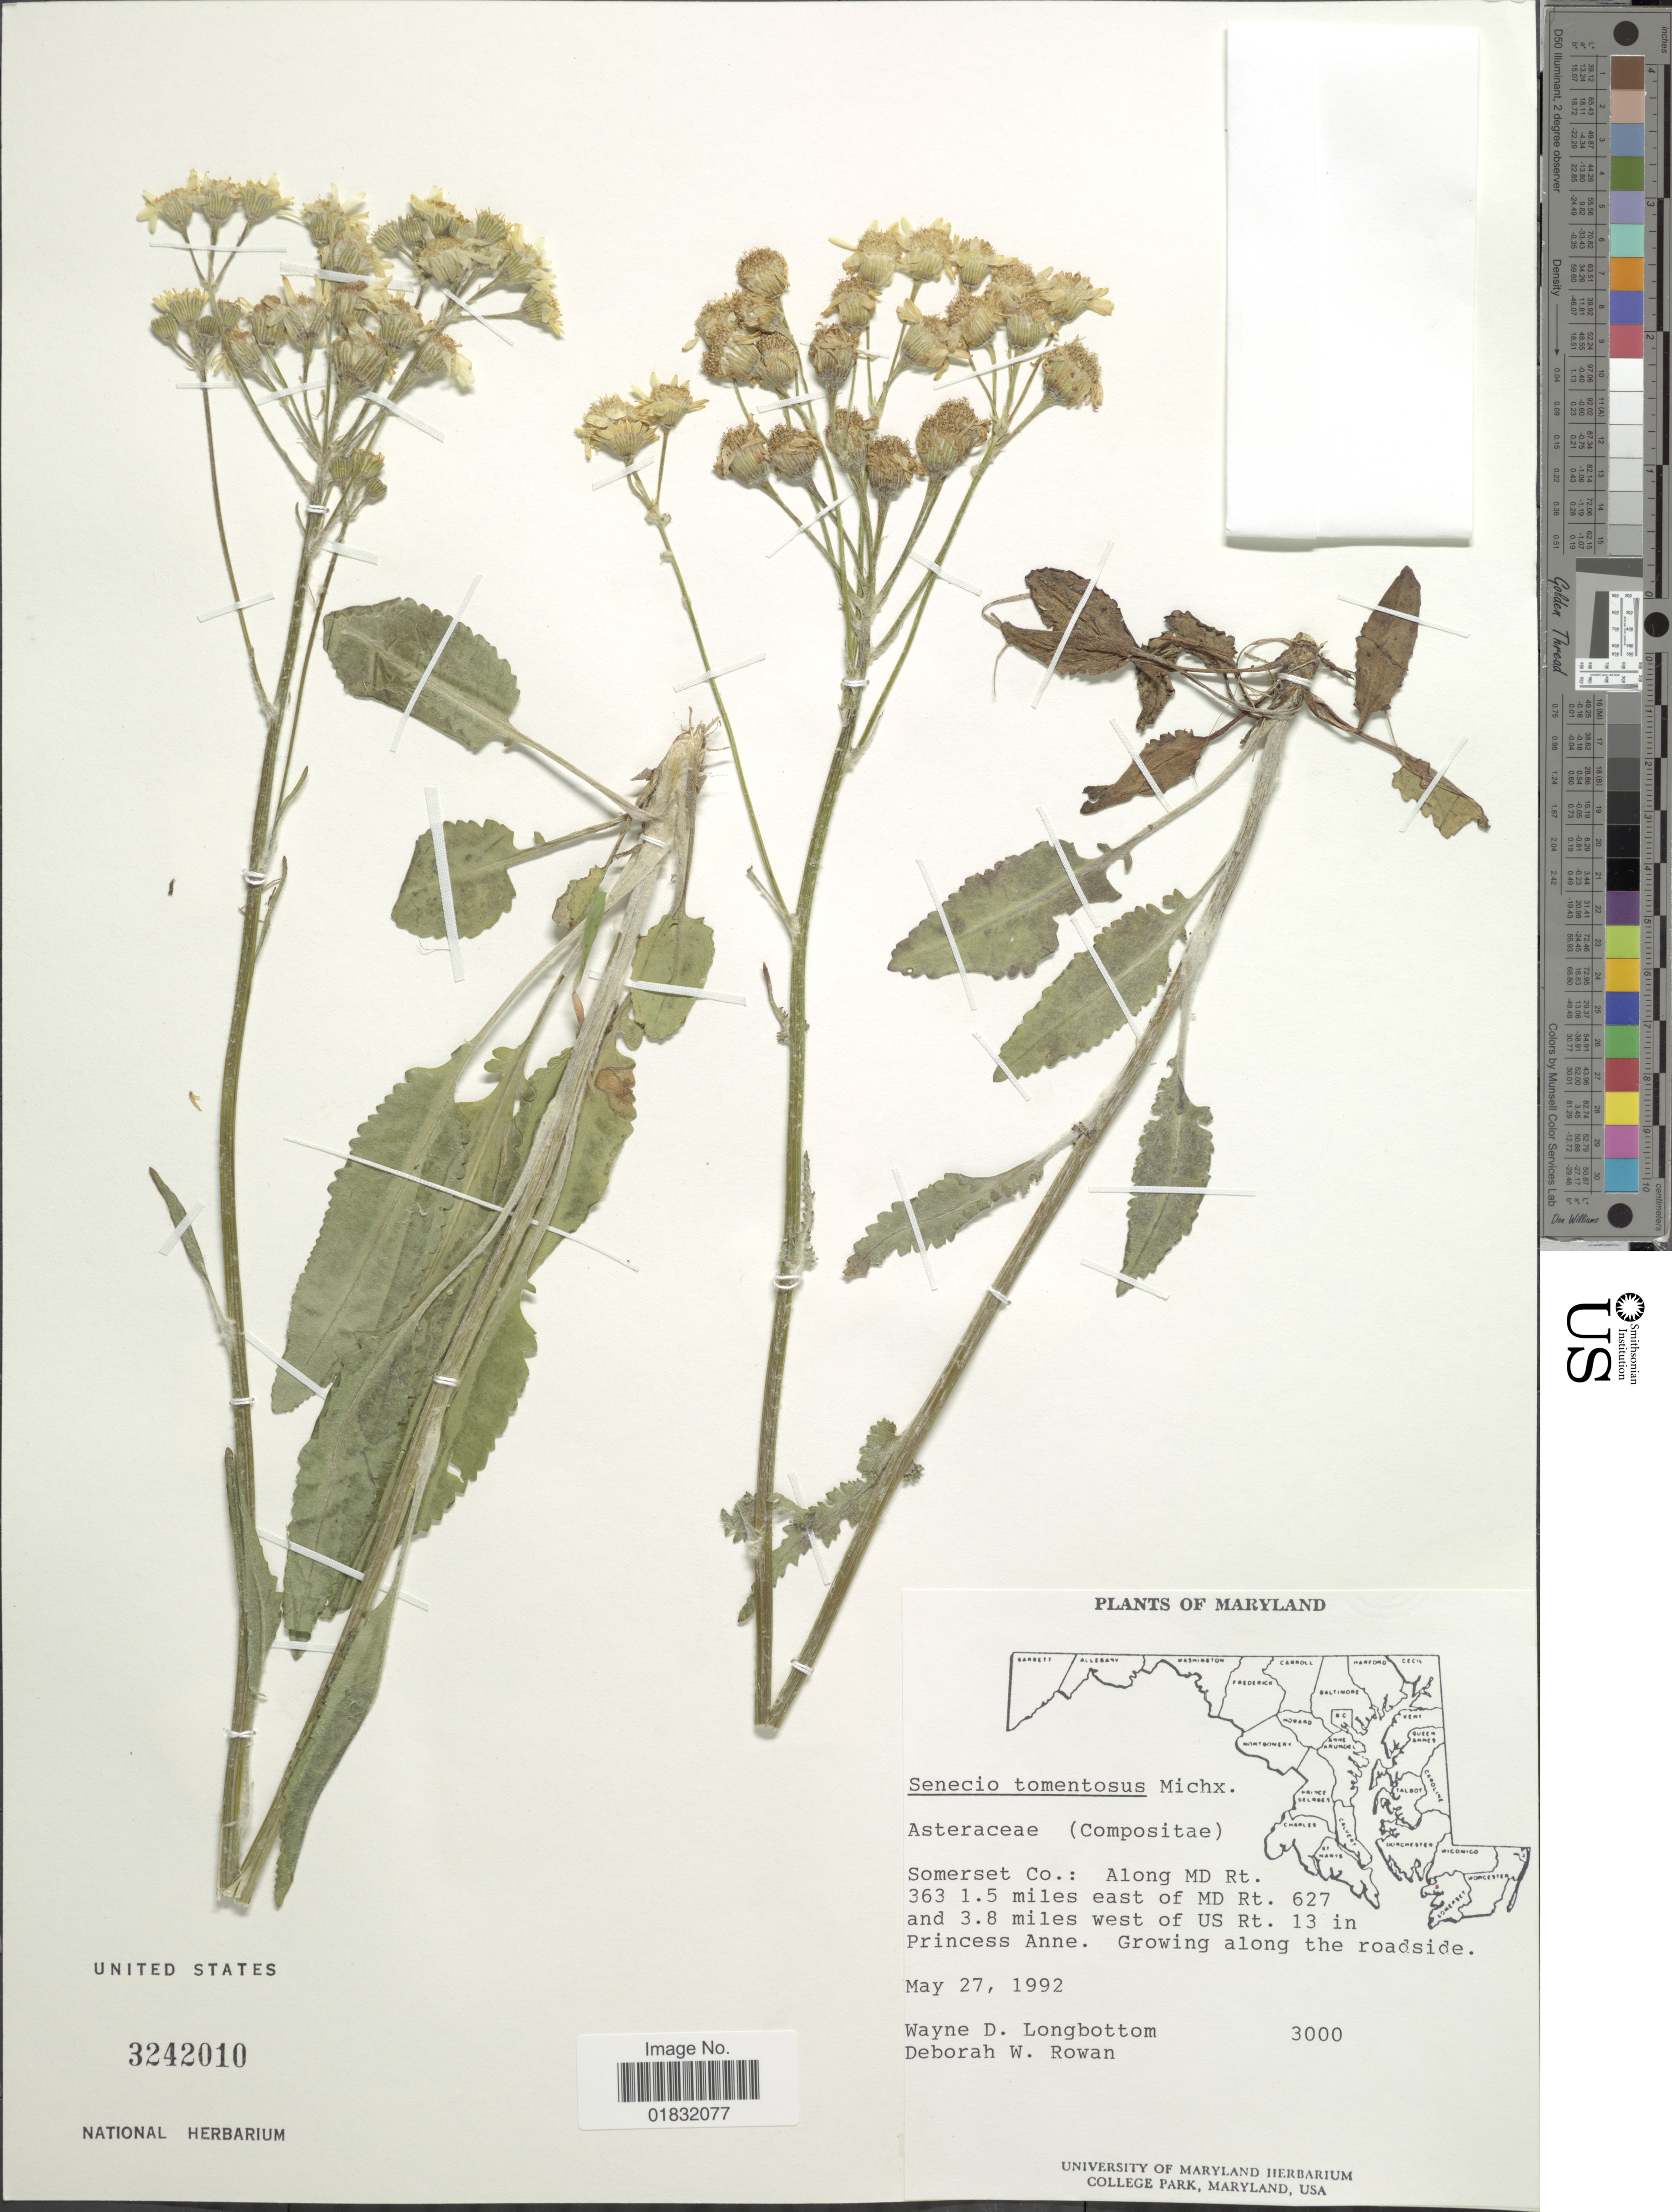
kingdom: Plantae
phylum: Tracheophyta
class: Magnoliopsida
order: Asterales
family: Asteraceae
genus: Packera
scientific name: Packera dubia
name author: (Spreng.) Trock & Mabb.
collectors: W. D. Longbottom & D. Rowan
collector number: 3000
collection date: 1992-05-27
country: United States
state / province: Maryland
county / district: Somerset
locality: Somerset Co.: Along MD Rt. 363 1.5 miles east of MD Rt. 627 and 3.8 miles west of US Rt. 13 in Princess Anne. Growing along the roadside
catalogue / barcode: US 3242010